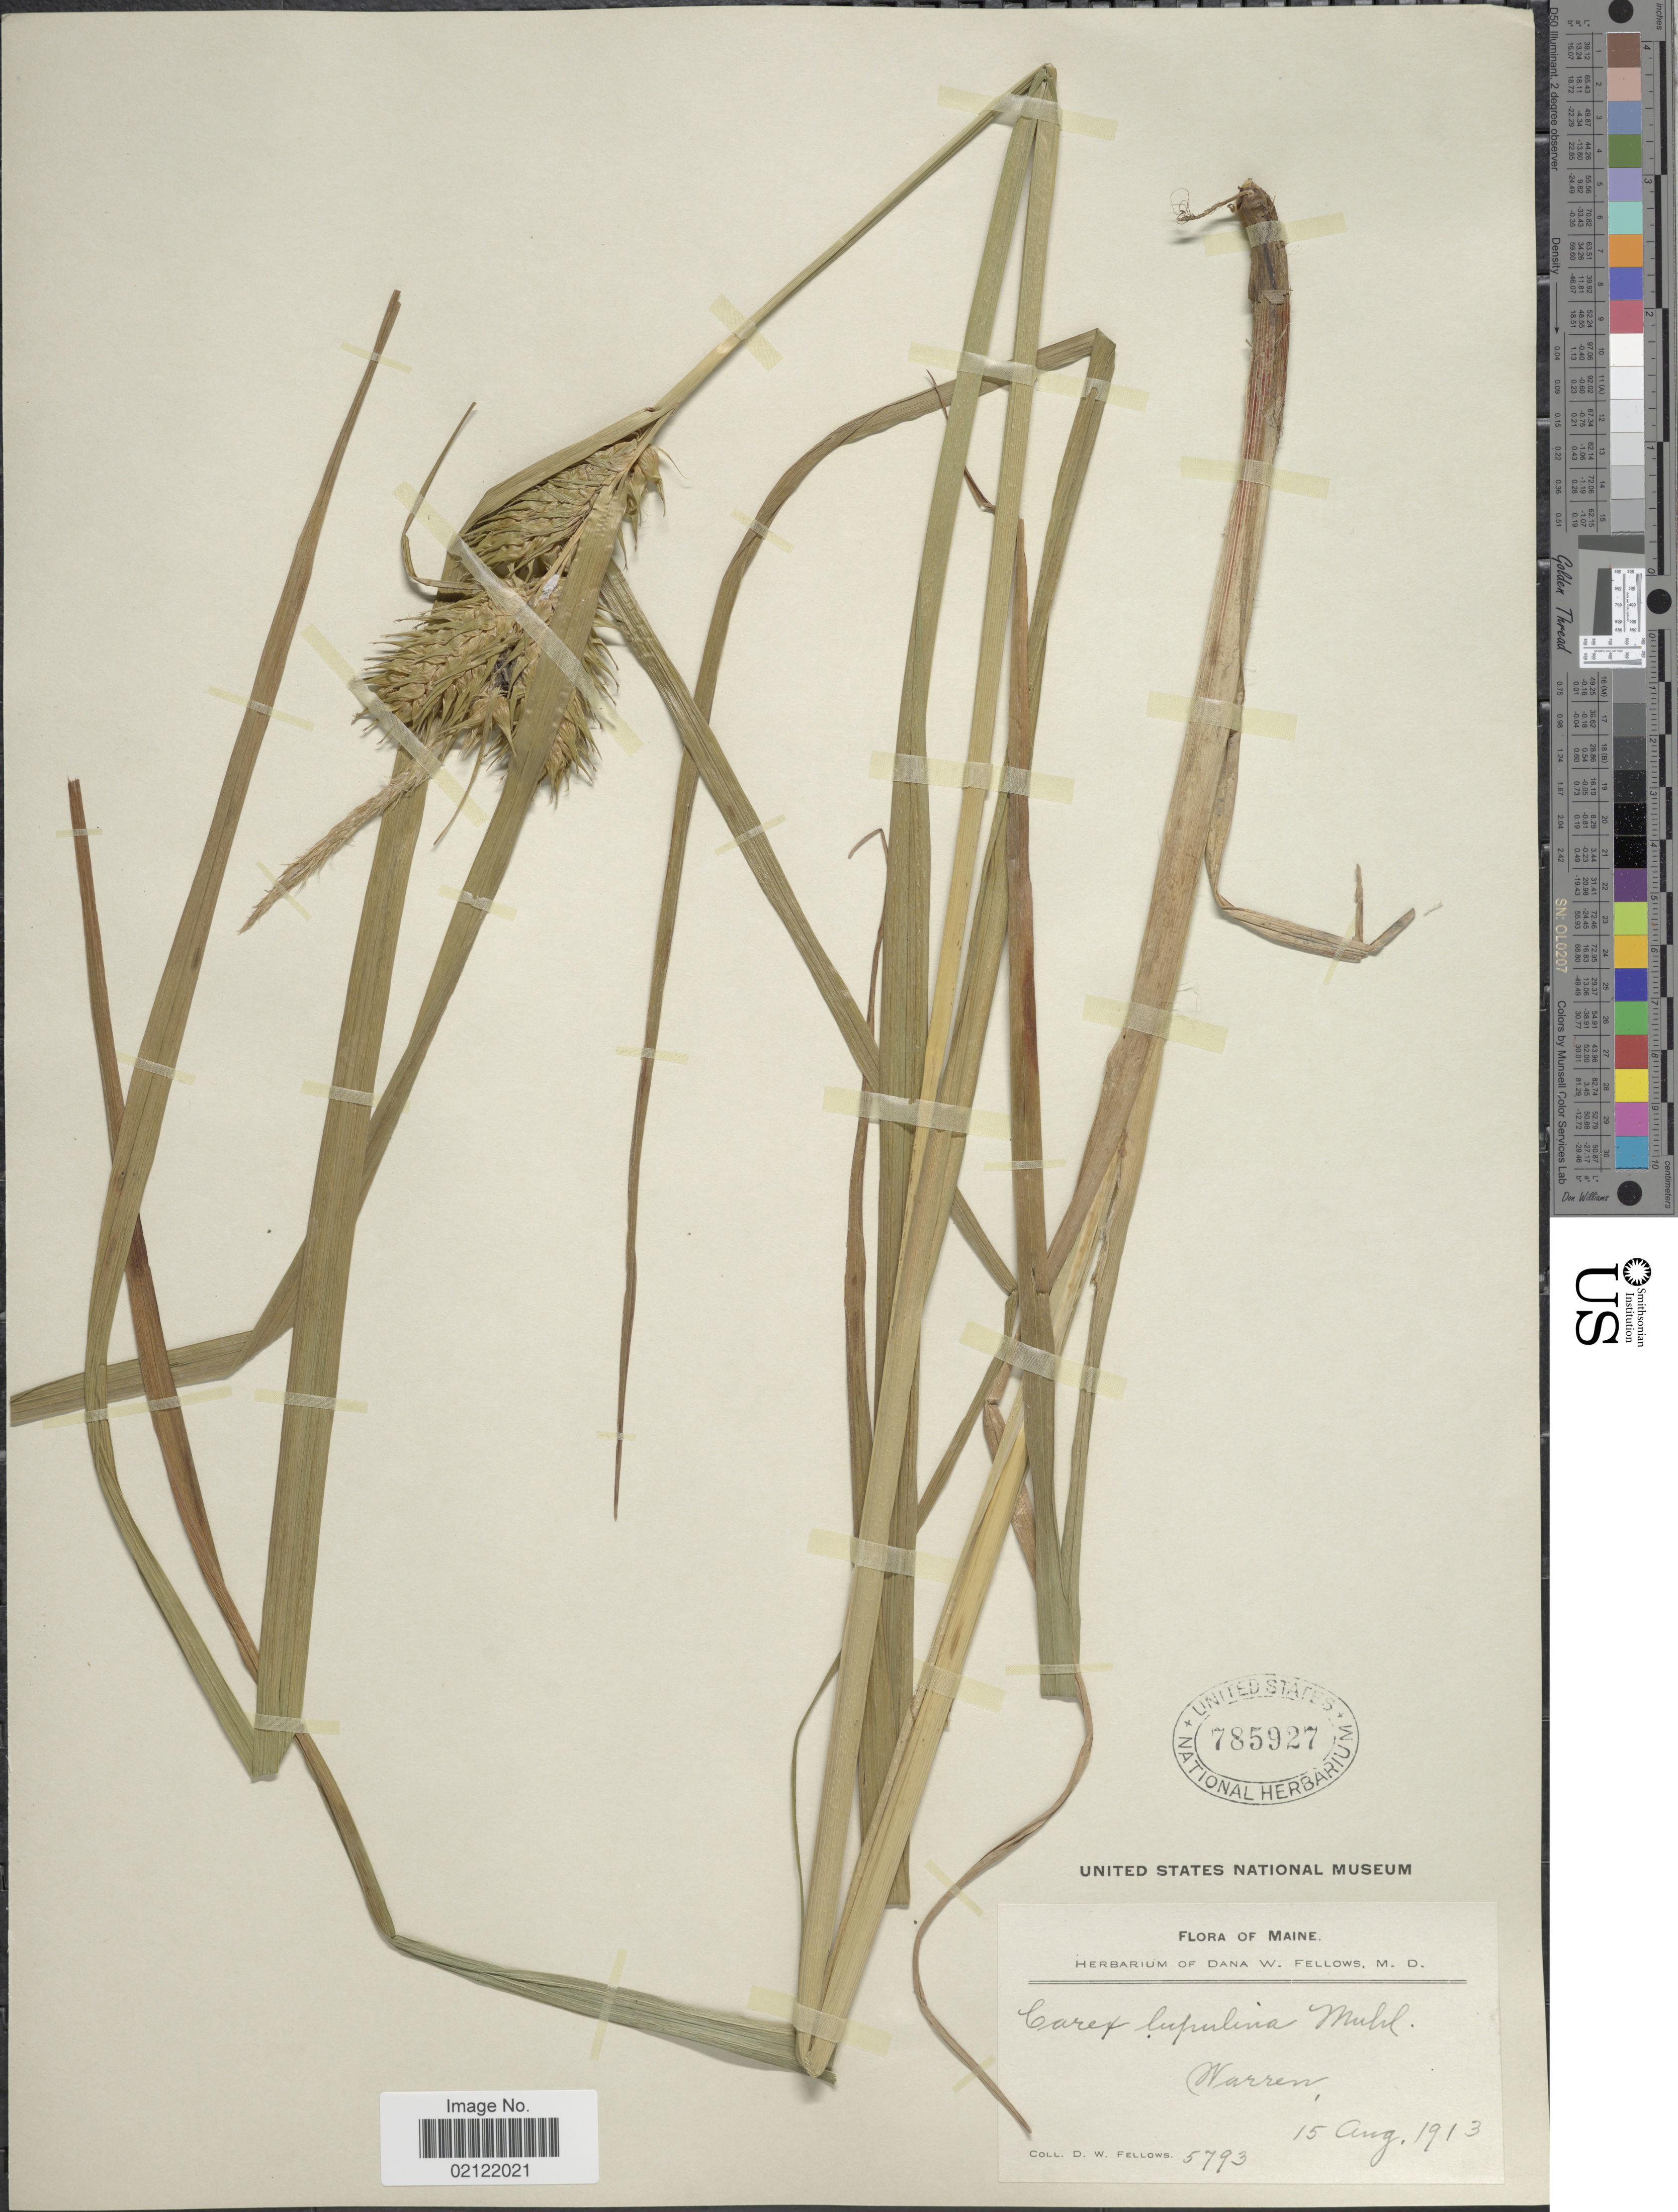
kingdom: Plantae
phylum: Tracheophyta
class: Liliopsida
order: Poales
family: Cyperaceae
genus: Carex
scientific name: Carex lupulina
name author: Muhl. ex Willd.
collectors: D. W. Fellows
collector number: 5793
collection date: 1913-08-15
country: United States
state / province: Maine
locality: Warren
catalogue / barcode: US 785927